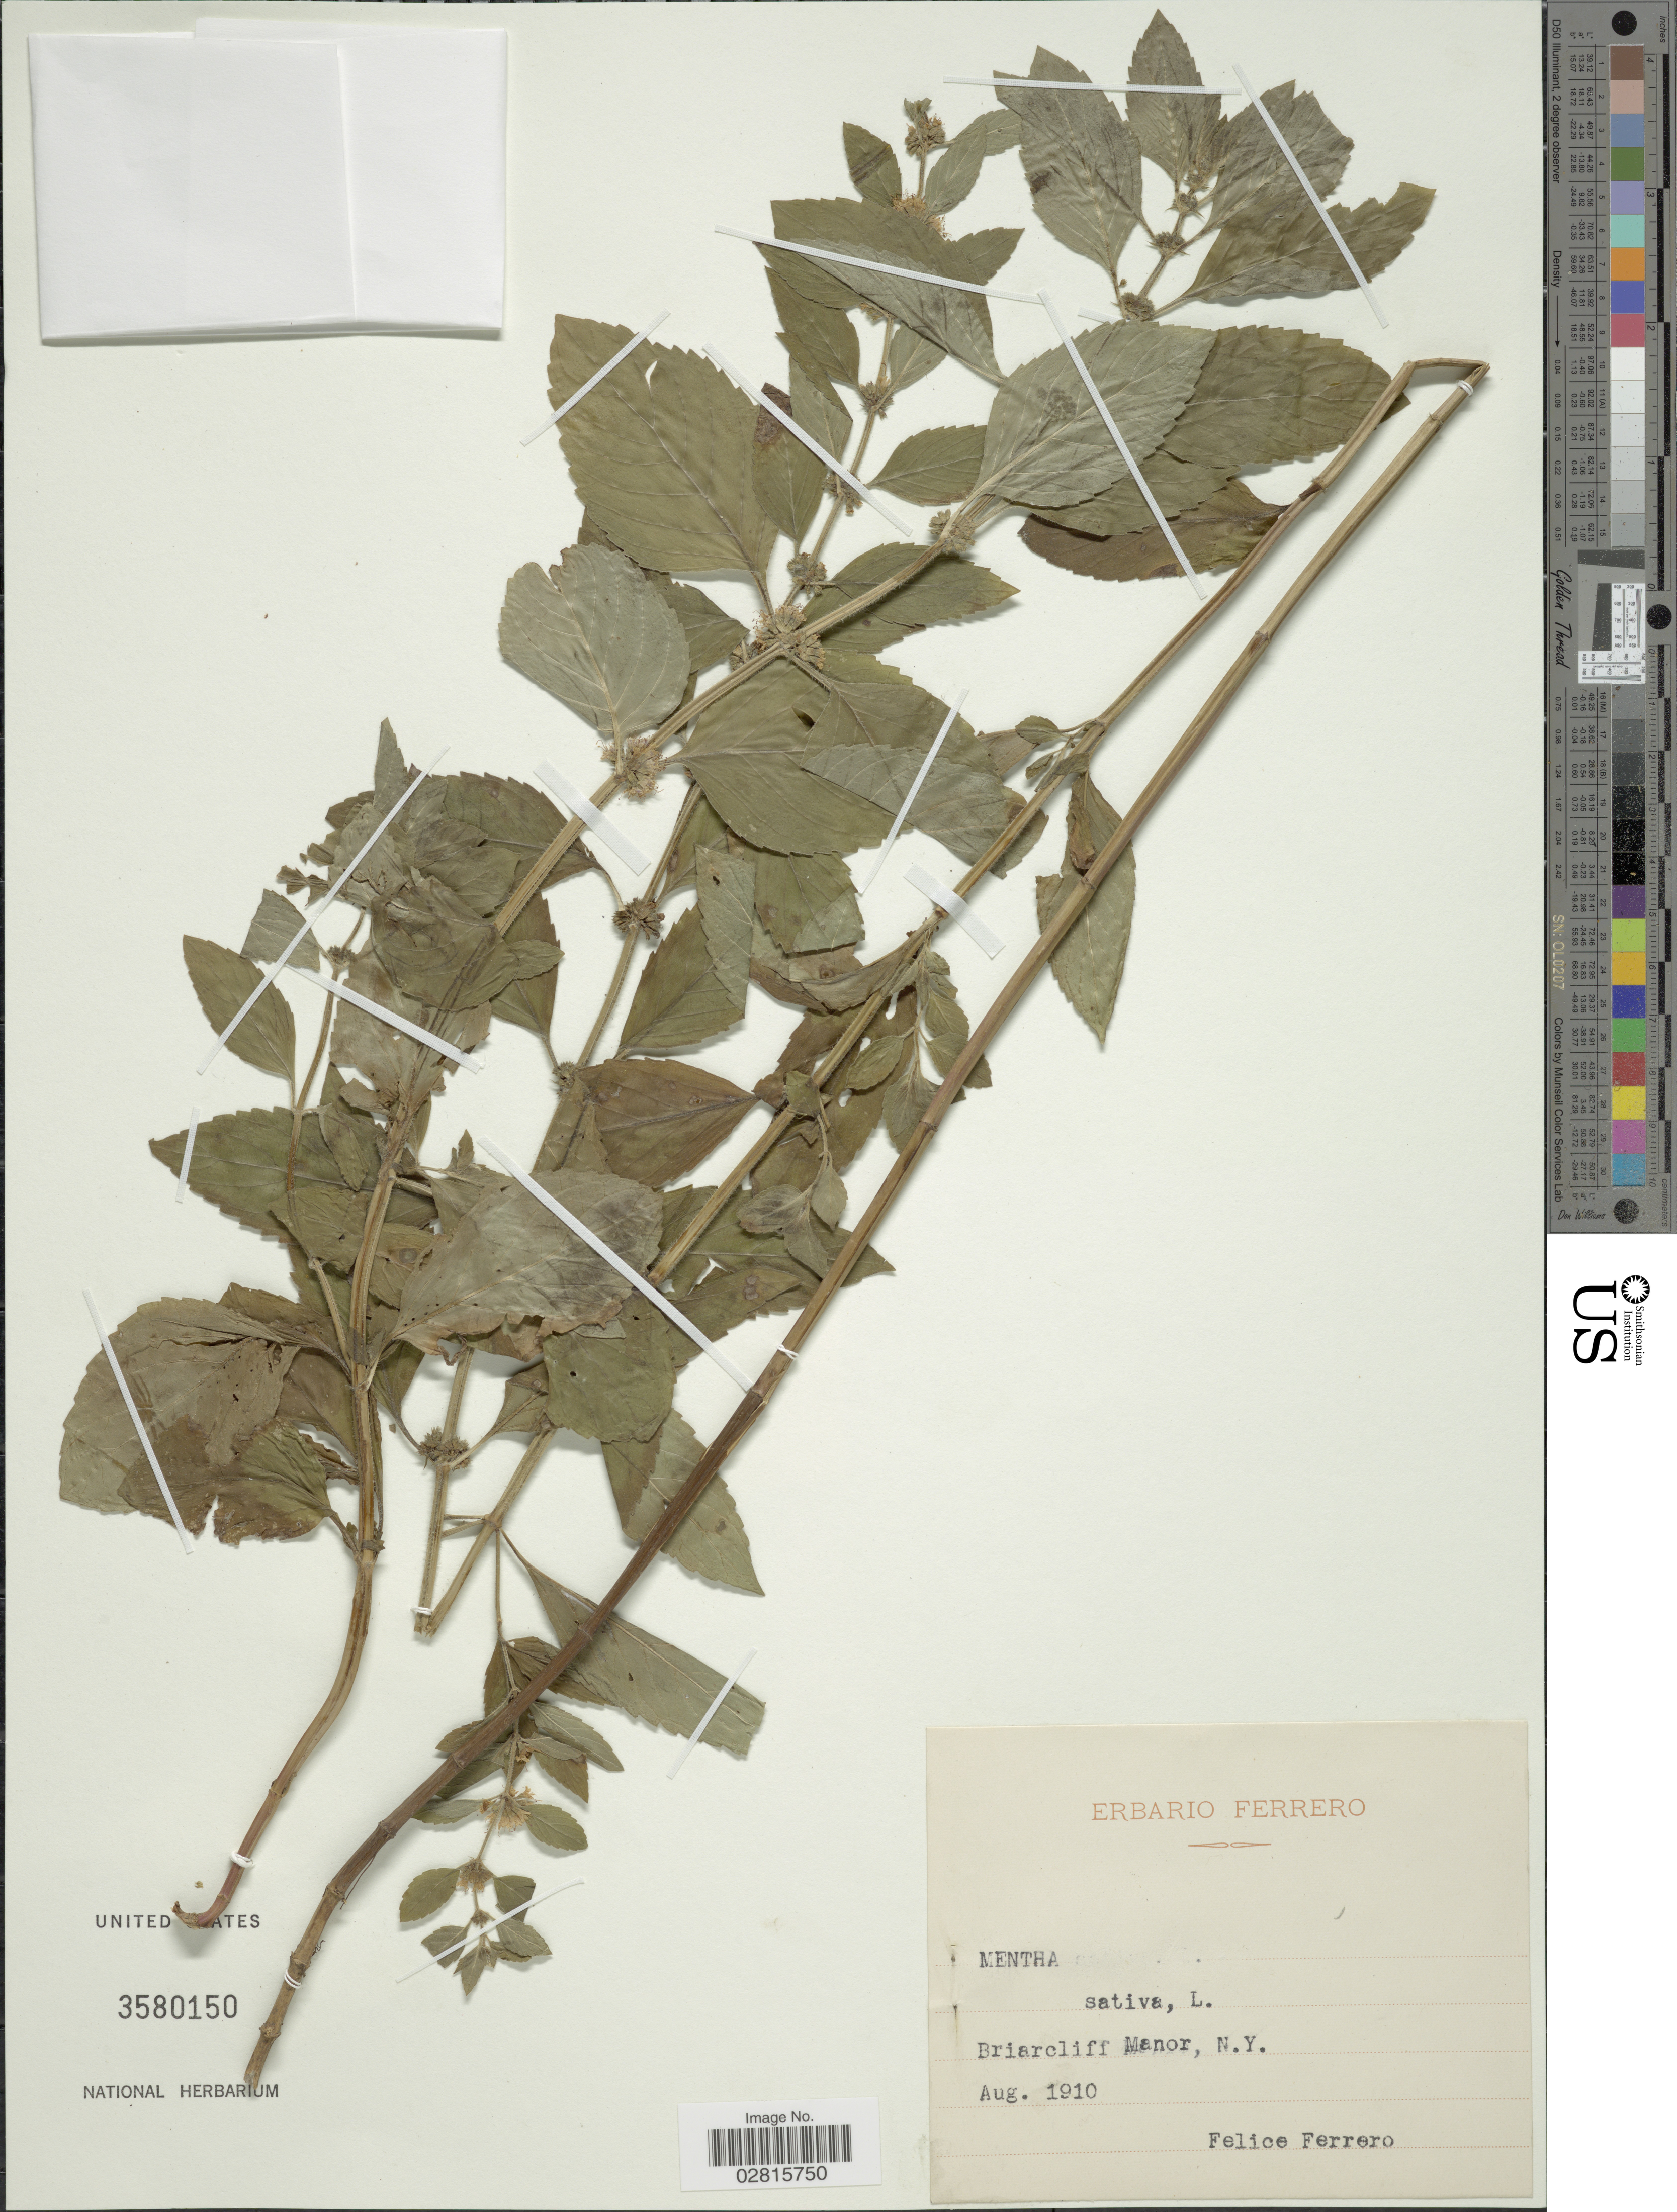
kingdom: Plantae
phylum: Tracheophyta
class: Magnoliopsida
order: Lamiales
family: Lamiaceae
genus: Mentha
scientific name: Mentha x sativa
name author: L.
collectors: F. Ferrero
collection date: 1910-08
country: United States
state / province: New York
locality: Briarcliff Manor, N.Y.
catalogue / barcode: US 3580150